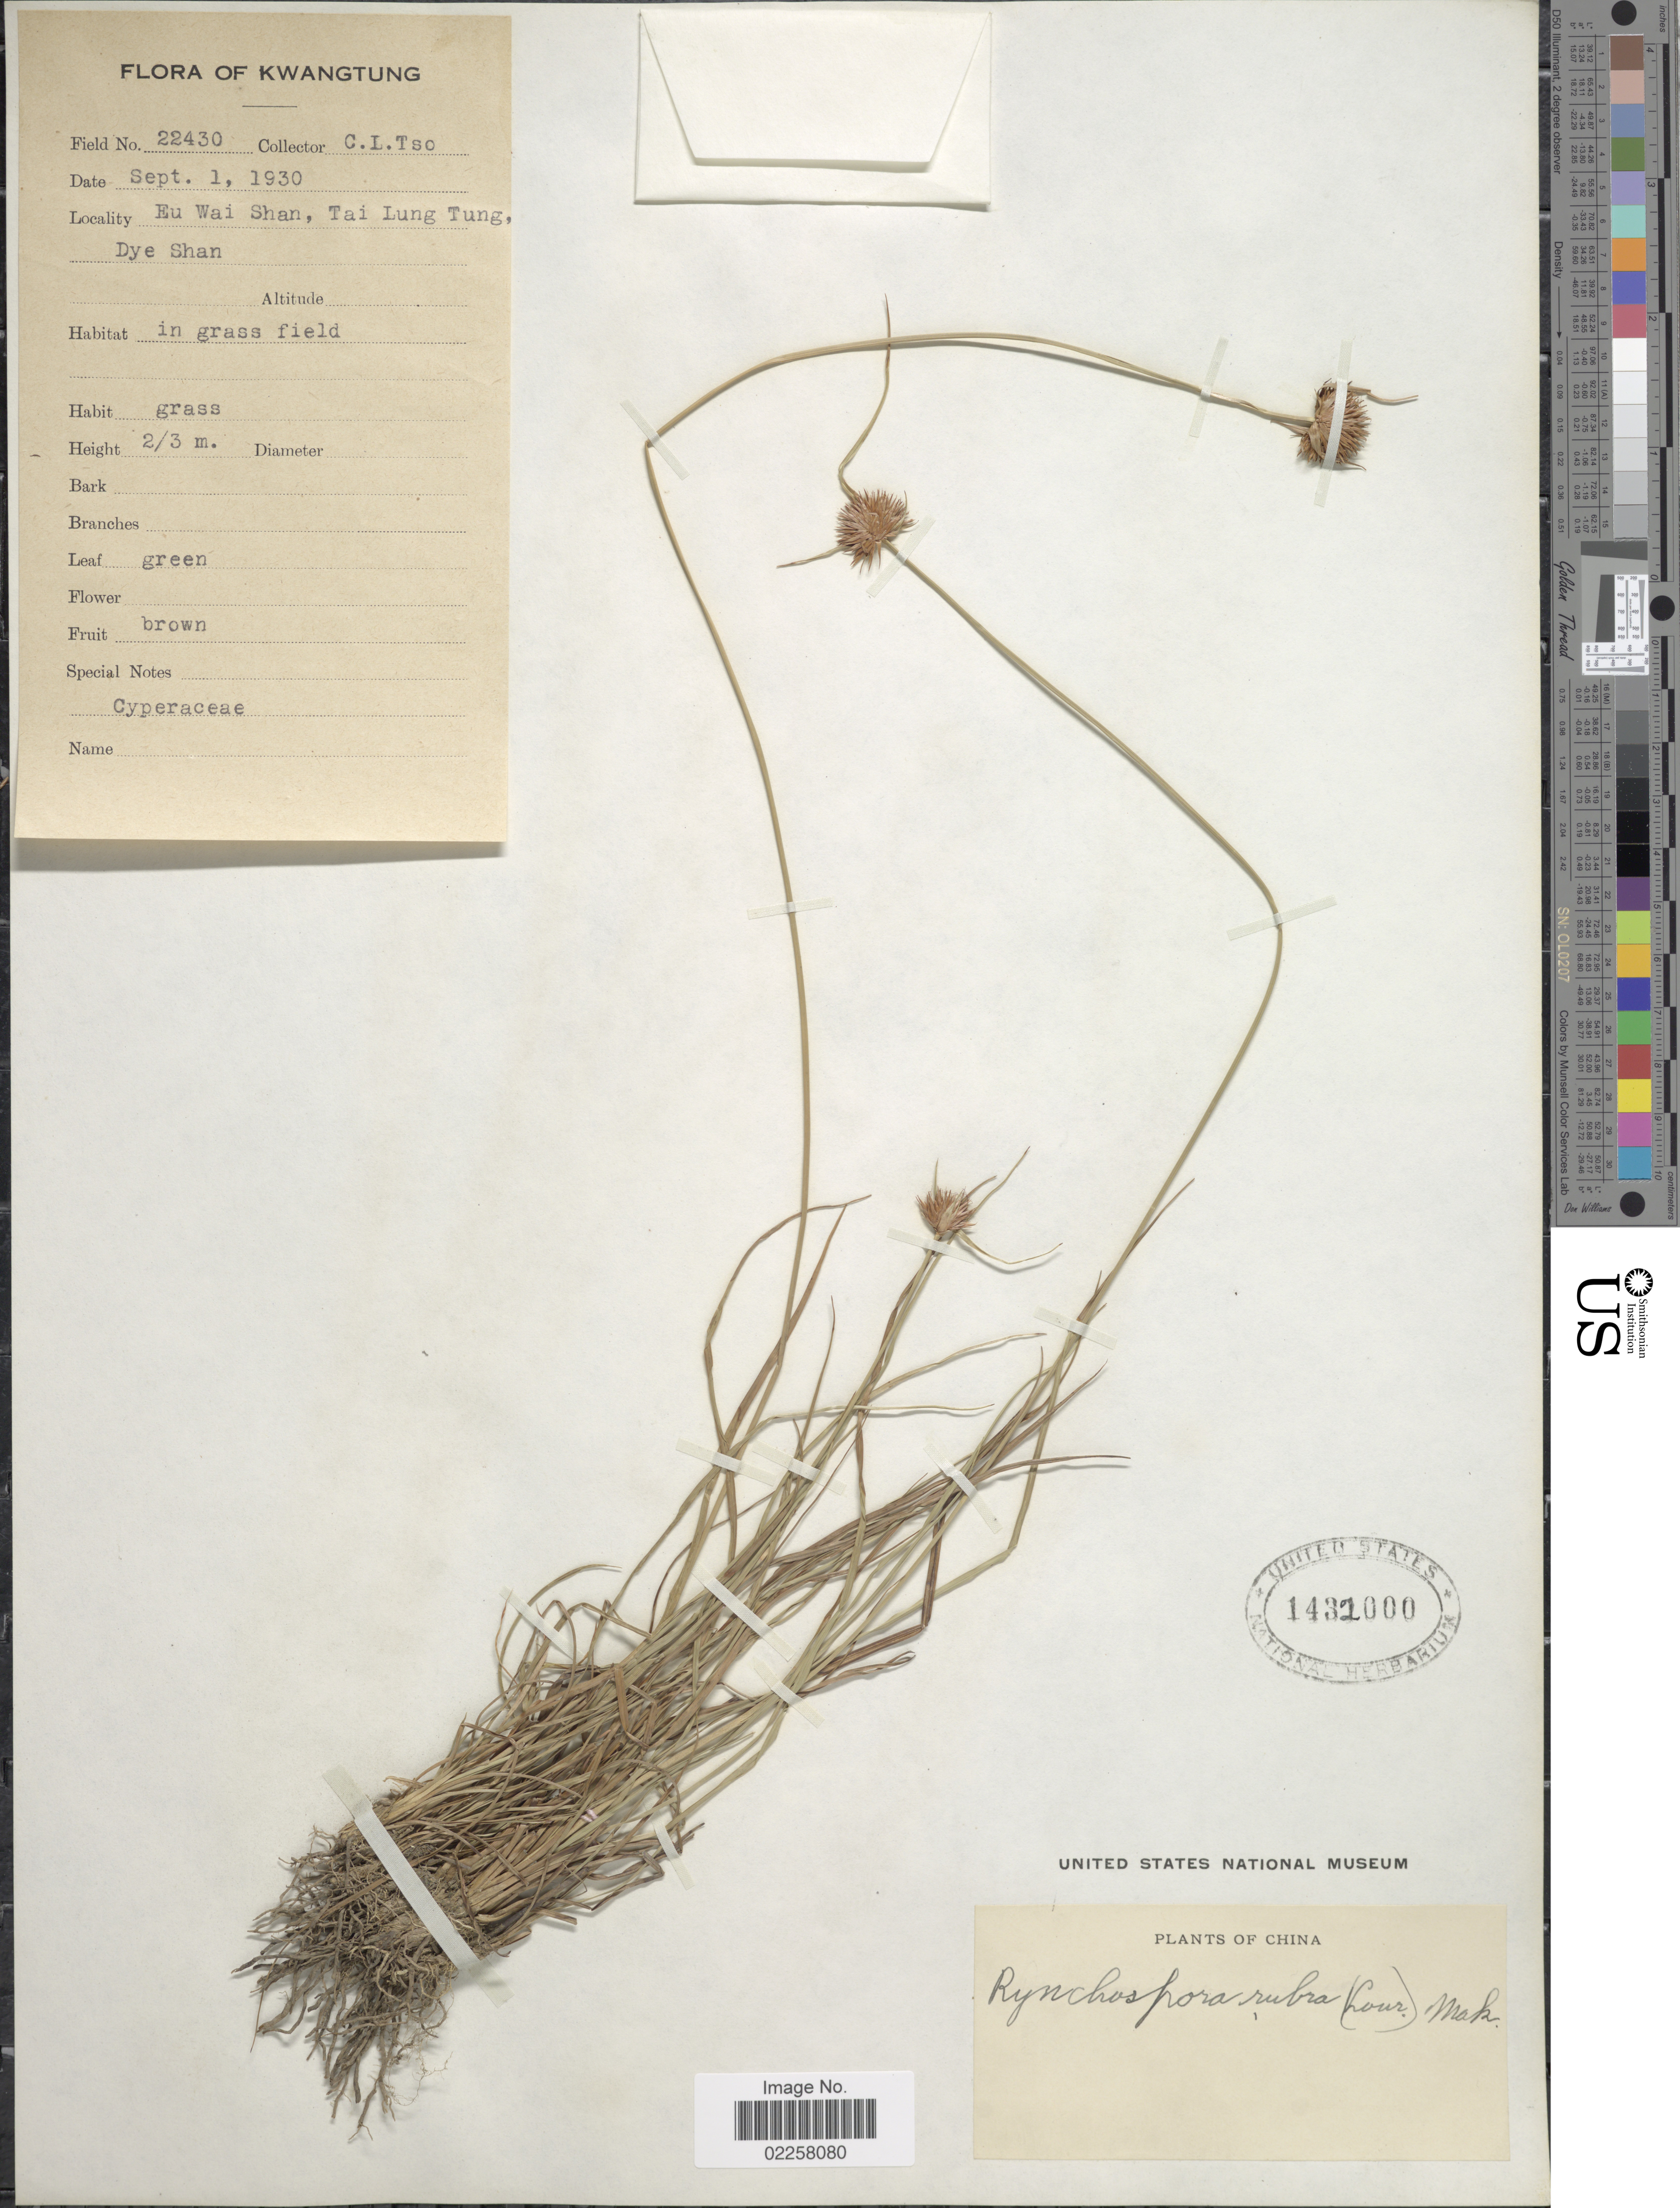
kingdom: Plantae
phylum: Tracheophyta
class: Liliopsida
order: Poales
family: Cyperaceae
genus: Rhynchospora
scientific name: Rhynchospora rubra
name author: (Lour.) Makino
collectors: C. Tso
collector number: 22430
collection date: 1930-09-01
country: China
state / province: Guangdong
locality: Kwangtung. Eu Wai Shan, Tai Lung Tung, Dye Shan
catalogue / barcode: US 1432000